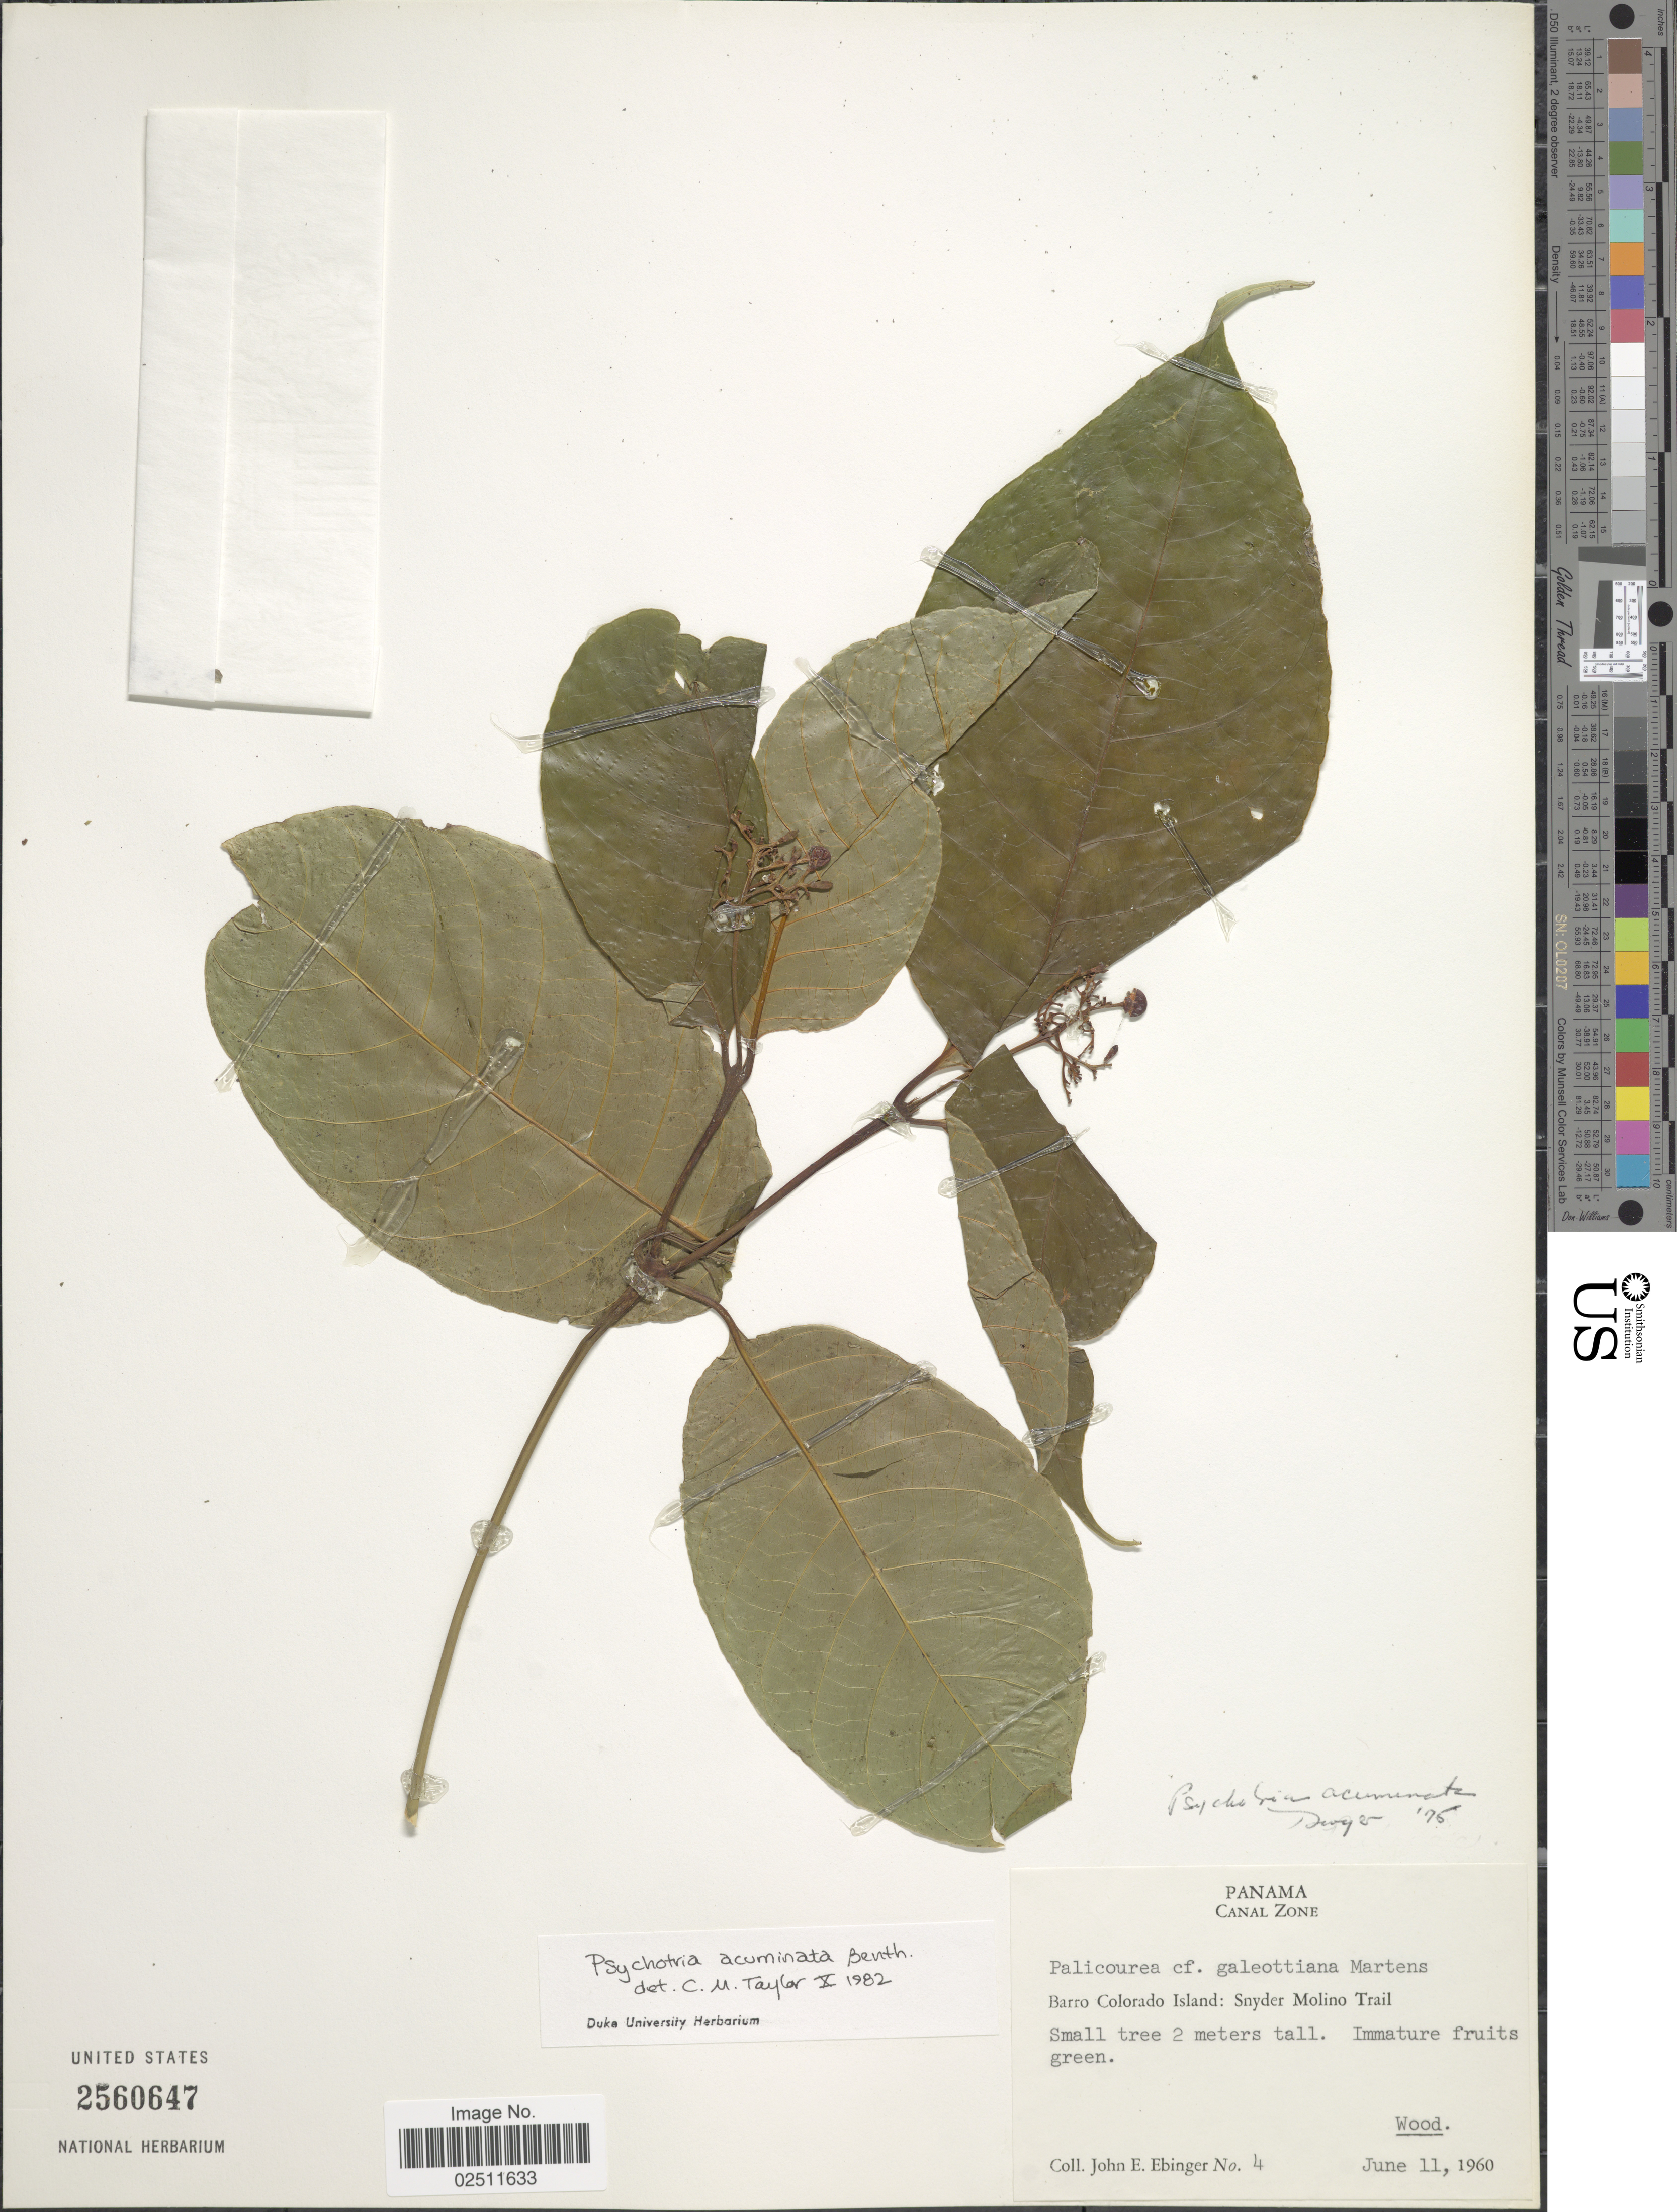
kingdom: Plantae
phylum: Tracheophyta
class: Magnoliopsida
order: Gentianales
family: Rubiaceae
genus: Psychotria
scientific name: Psychotria acuminata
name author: Benth.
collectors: J. Ebinger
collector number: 4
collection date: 1960-06-11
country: Panama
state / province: Panamá Oeste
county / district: Canal Zone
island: Barro Colorado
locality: Canal Zone. Barro Colorado Island: Snyder Molino Trail.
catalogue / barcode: US 2560647